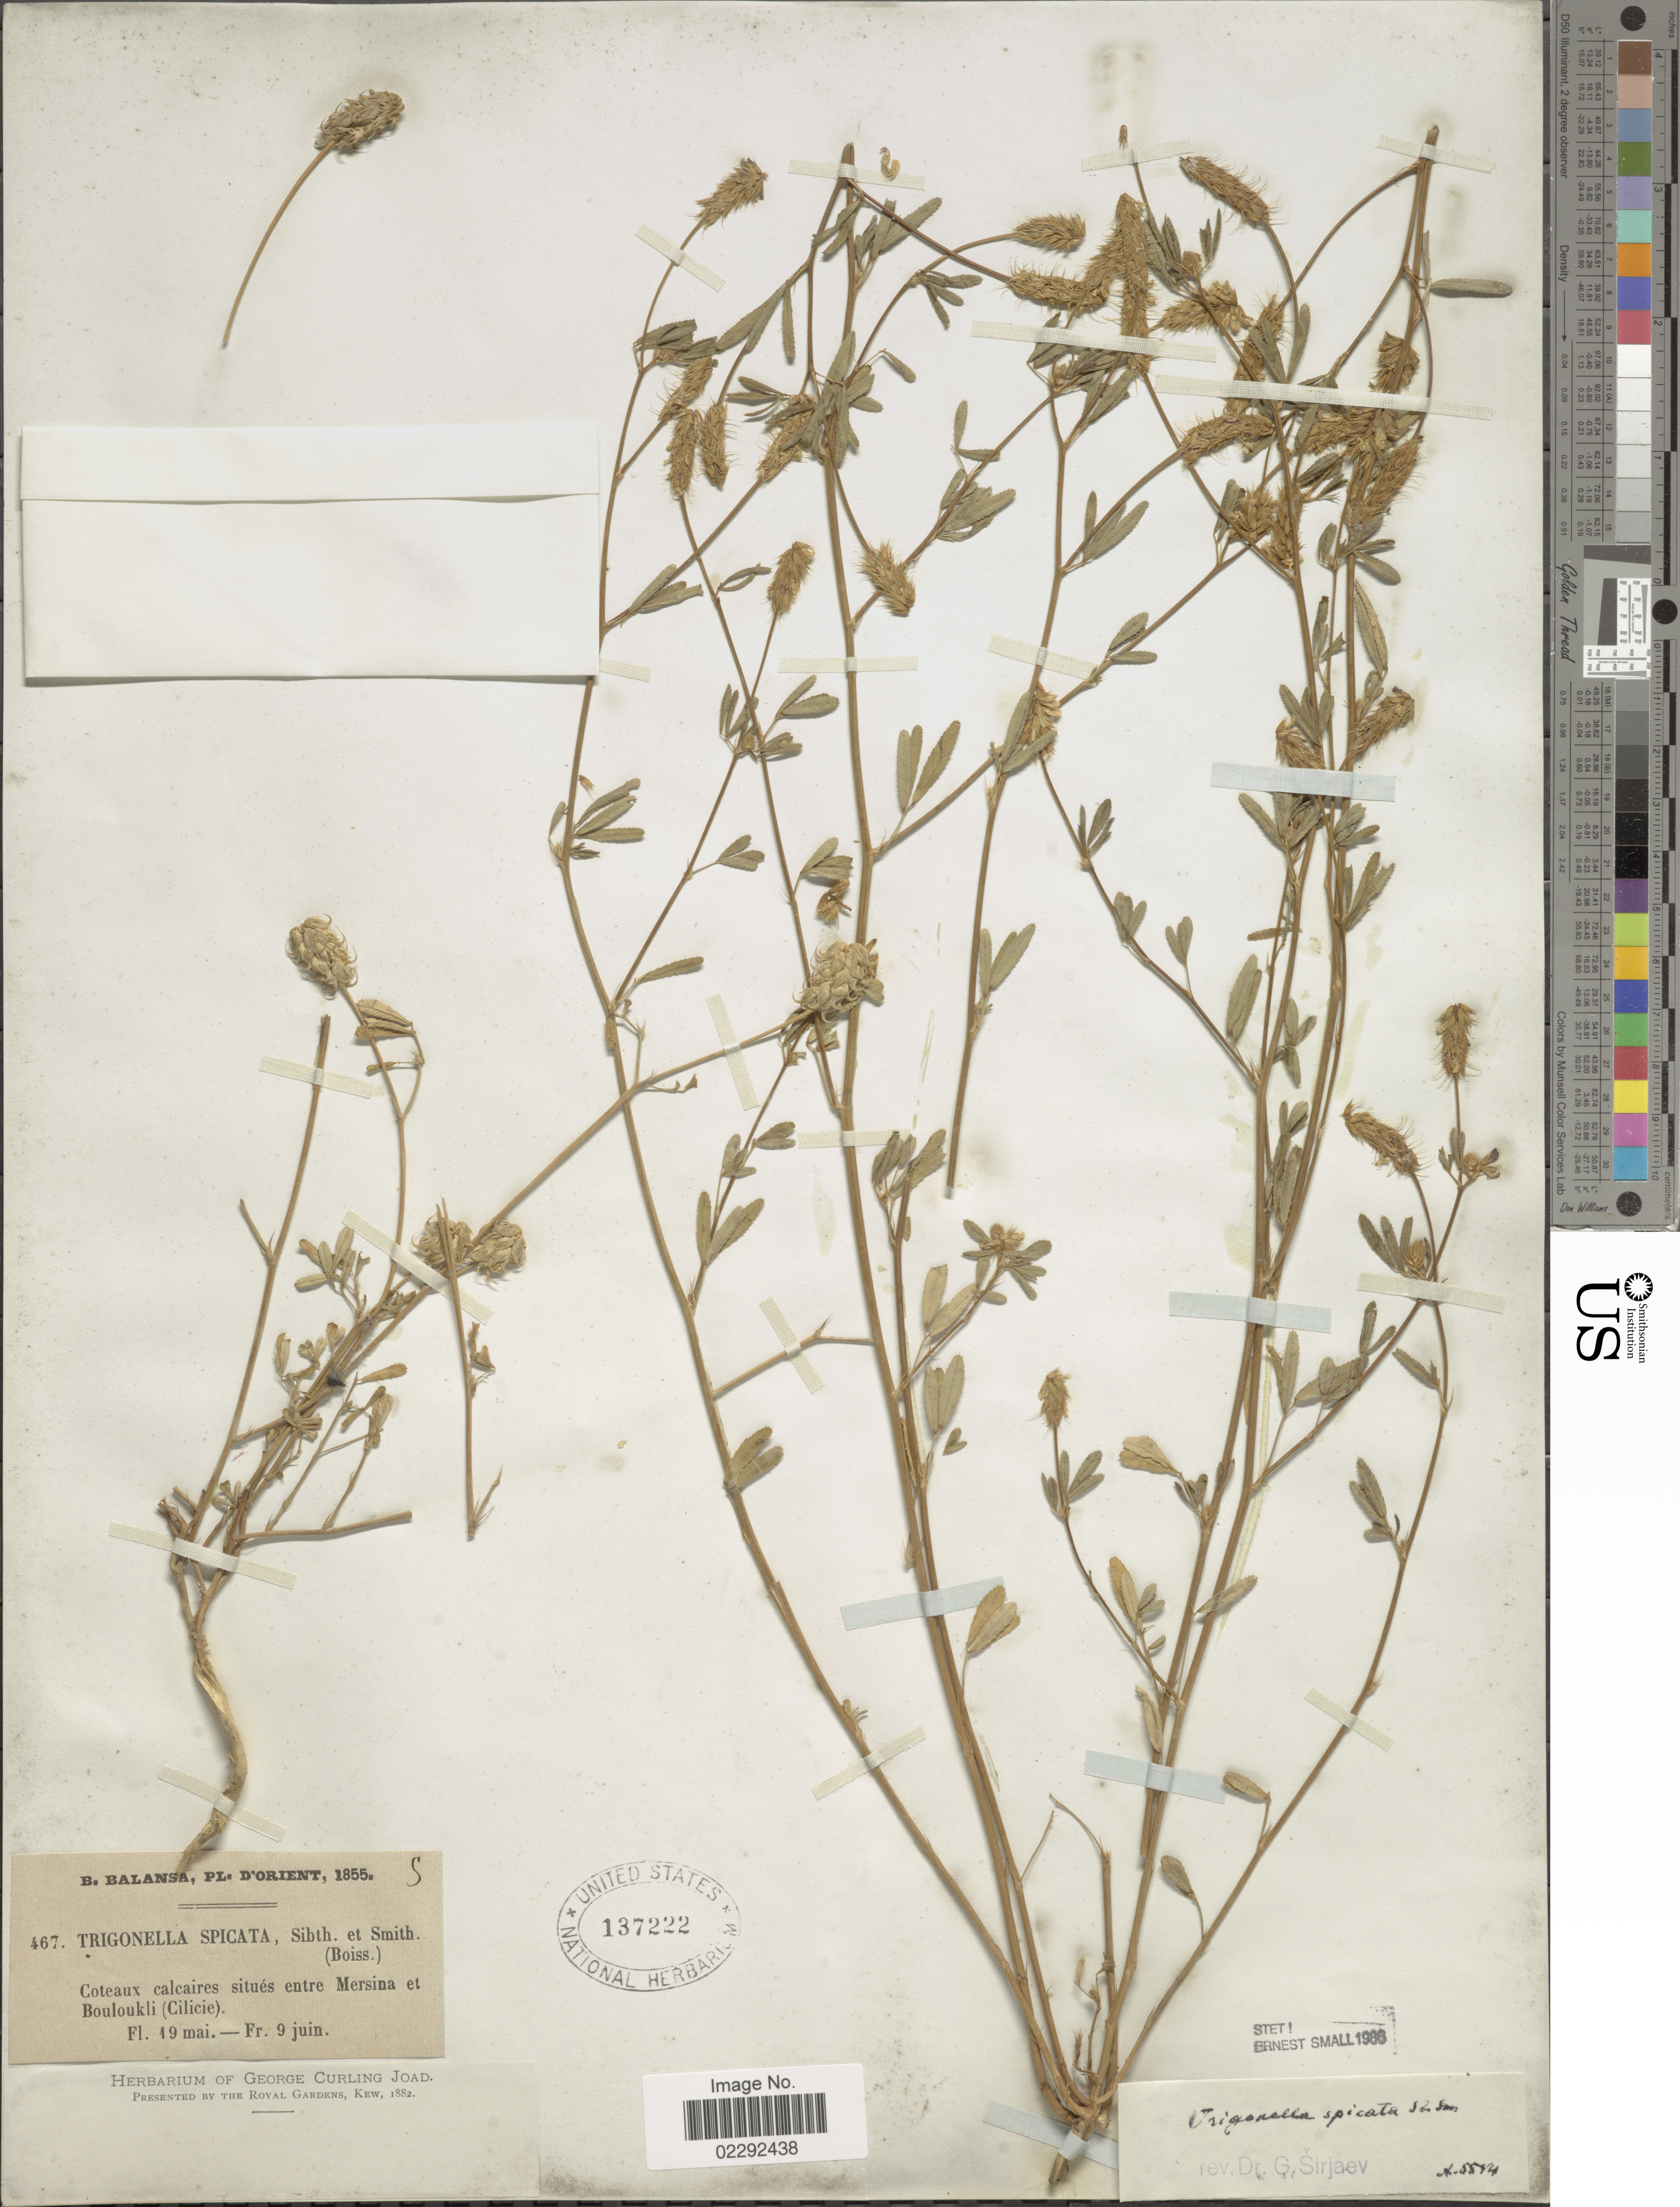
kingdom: Plantae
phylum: Tracheophyta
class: Magnoliopsida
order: Fabales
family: Fabaceae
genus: Trigonella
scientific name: Trigonella spicata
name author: Sibth. & Sm.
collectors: B. Balansa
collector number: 467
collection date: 1855-05-19/1855-06-09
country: Turkey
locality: Orient. entre Mersina et Bouloukli (Cilicie)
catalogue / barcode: US 137222